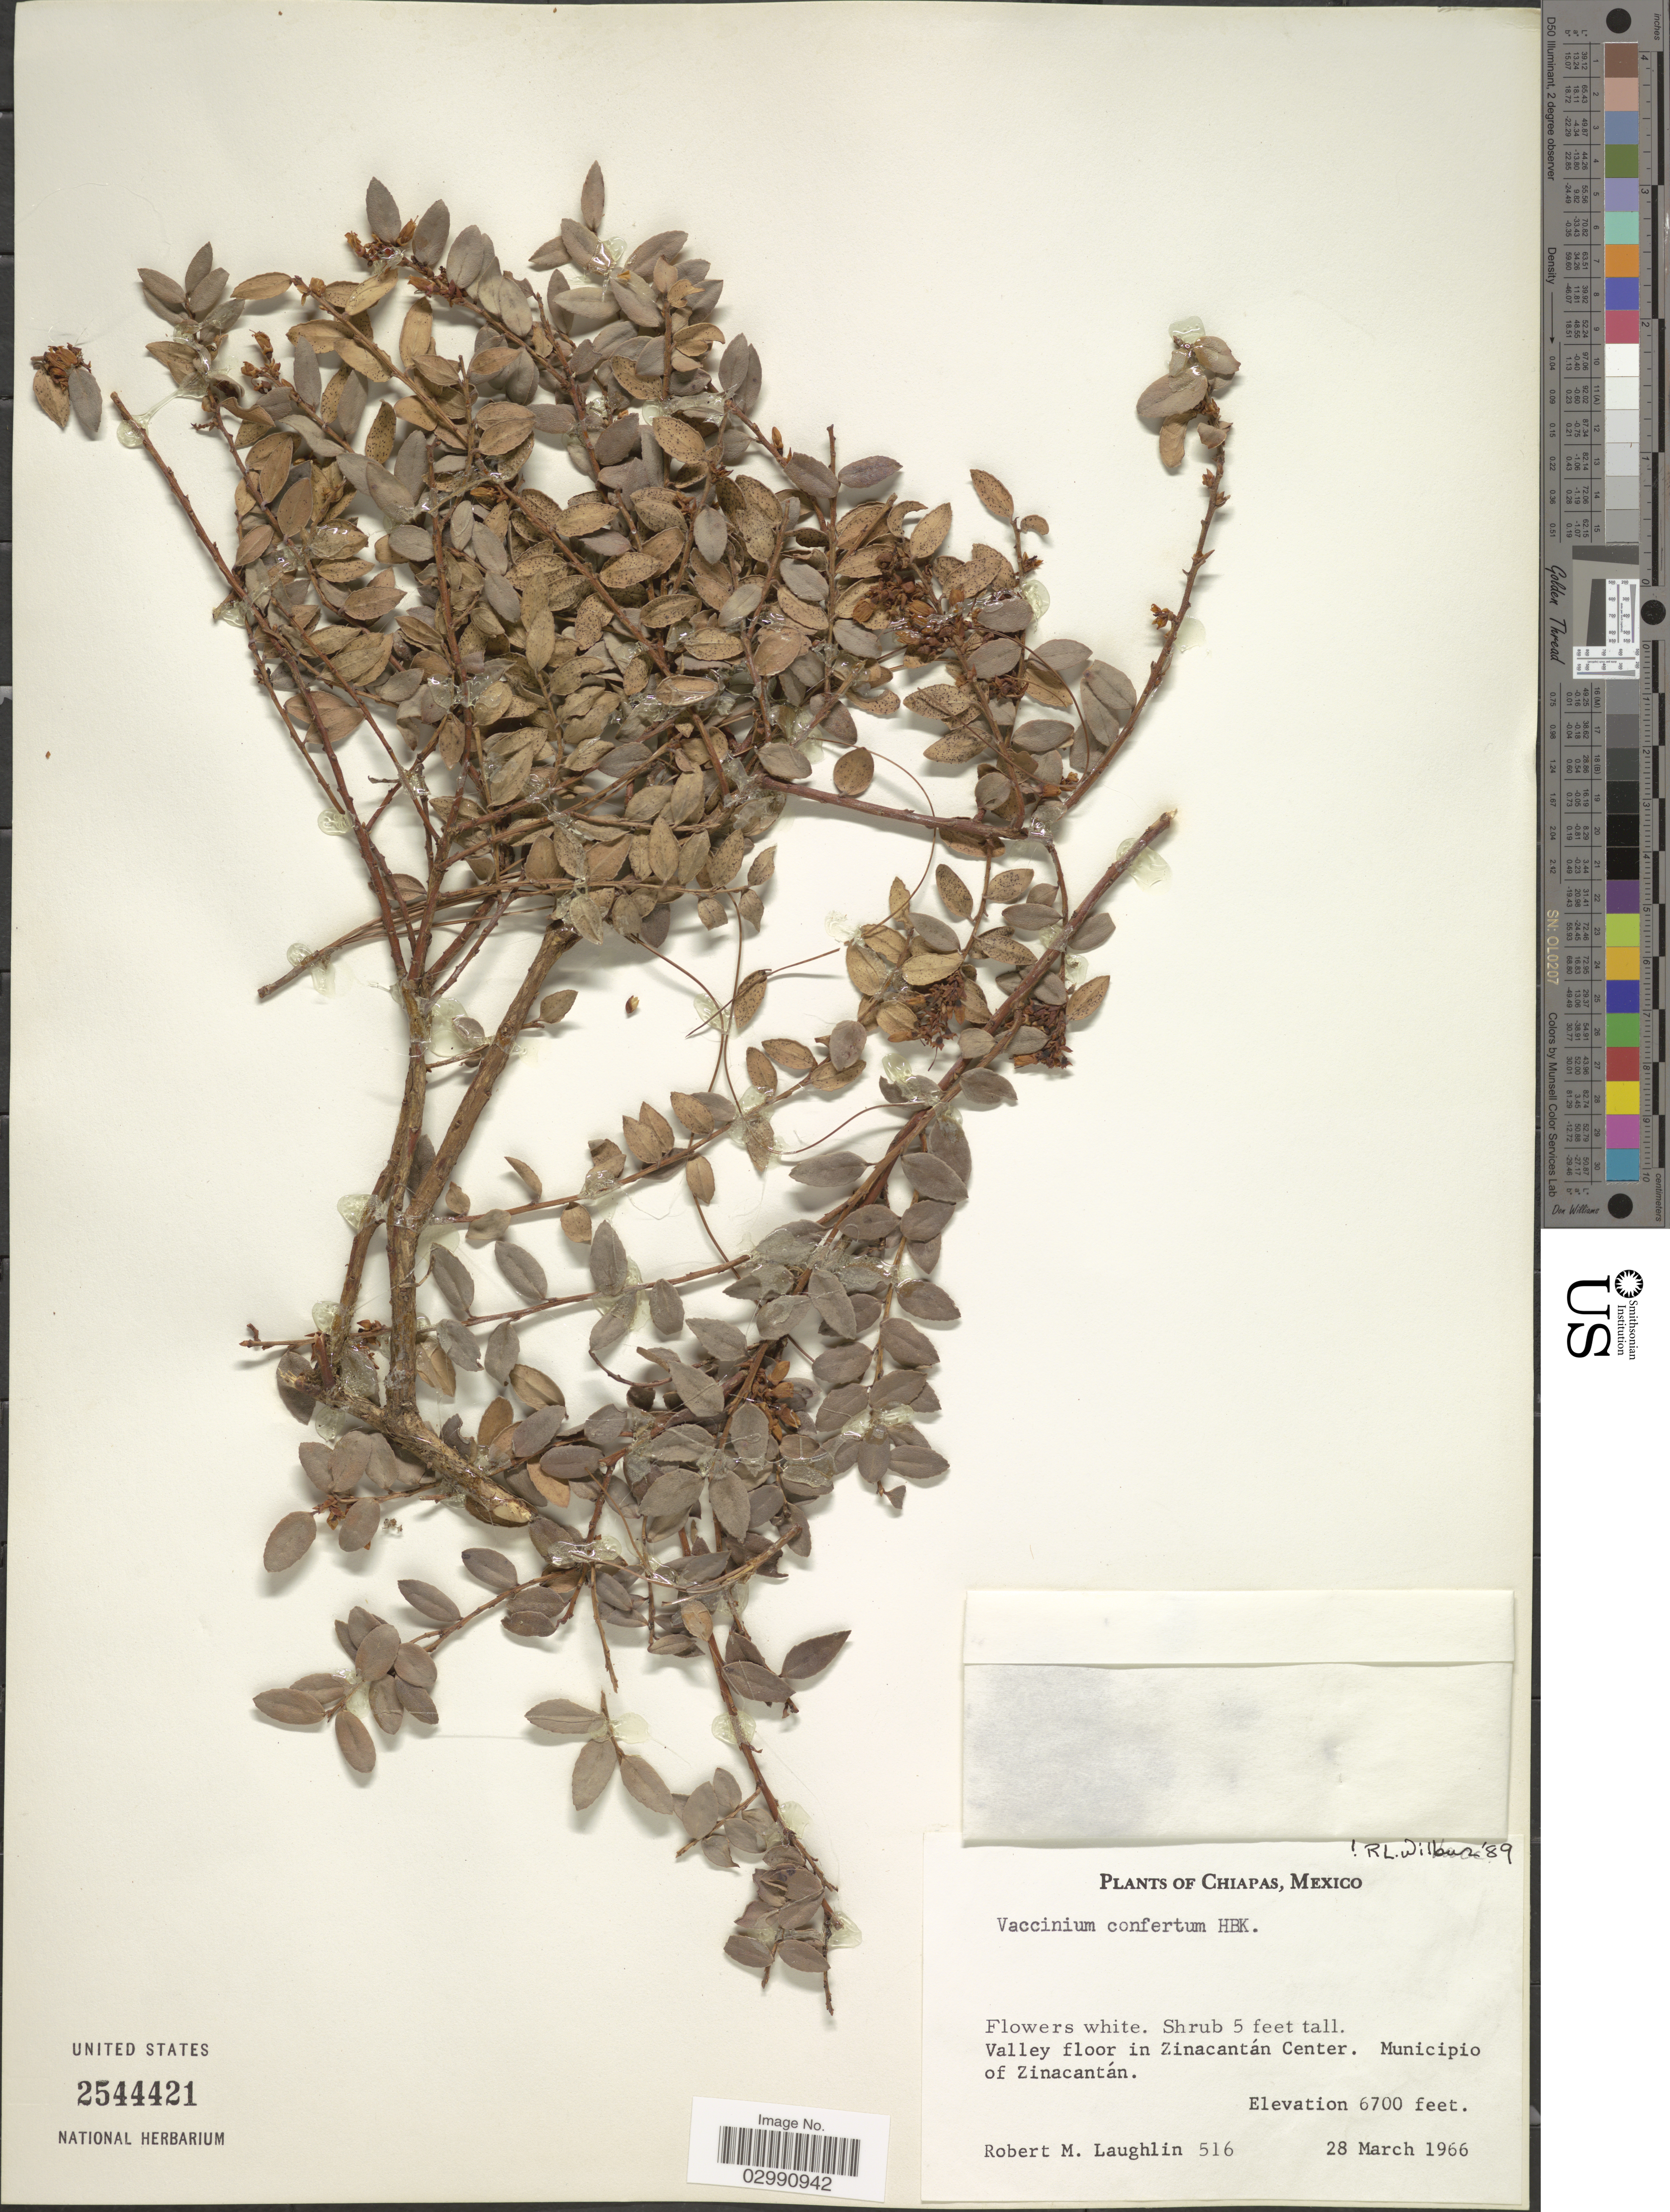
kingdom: Plantae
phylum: Tracheophyta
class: Magnoliopsida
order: Ericales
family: Ericaceae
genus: Vaccinium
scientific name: Vaccinium confertum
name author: Kunth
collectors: R. M. Laughlin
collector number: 516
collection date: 1966-03-28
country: Mexico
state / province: Chiapas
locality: Valley floor in Zinacantán Center. Municipio of Zinacantán.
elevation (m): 2042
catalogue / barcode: US 2544421